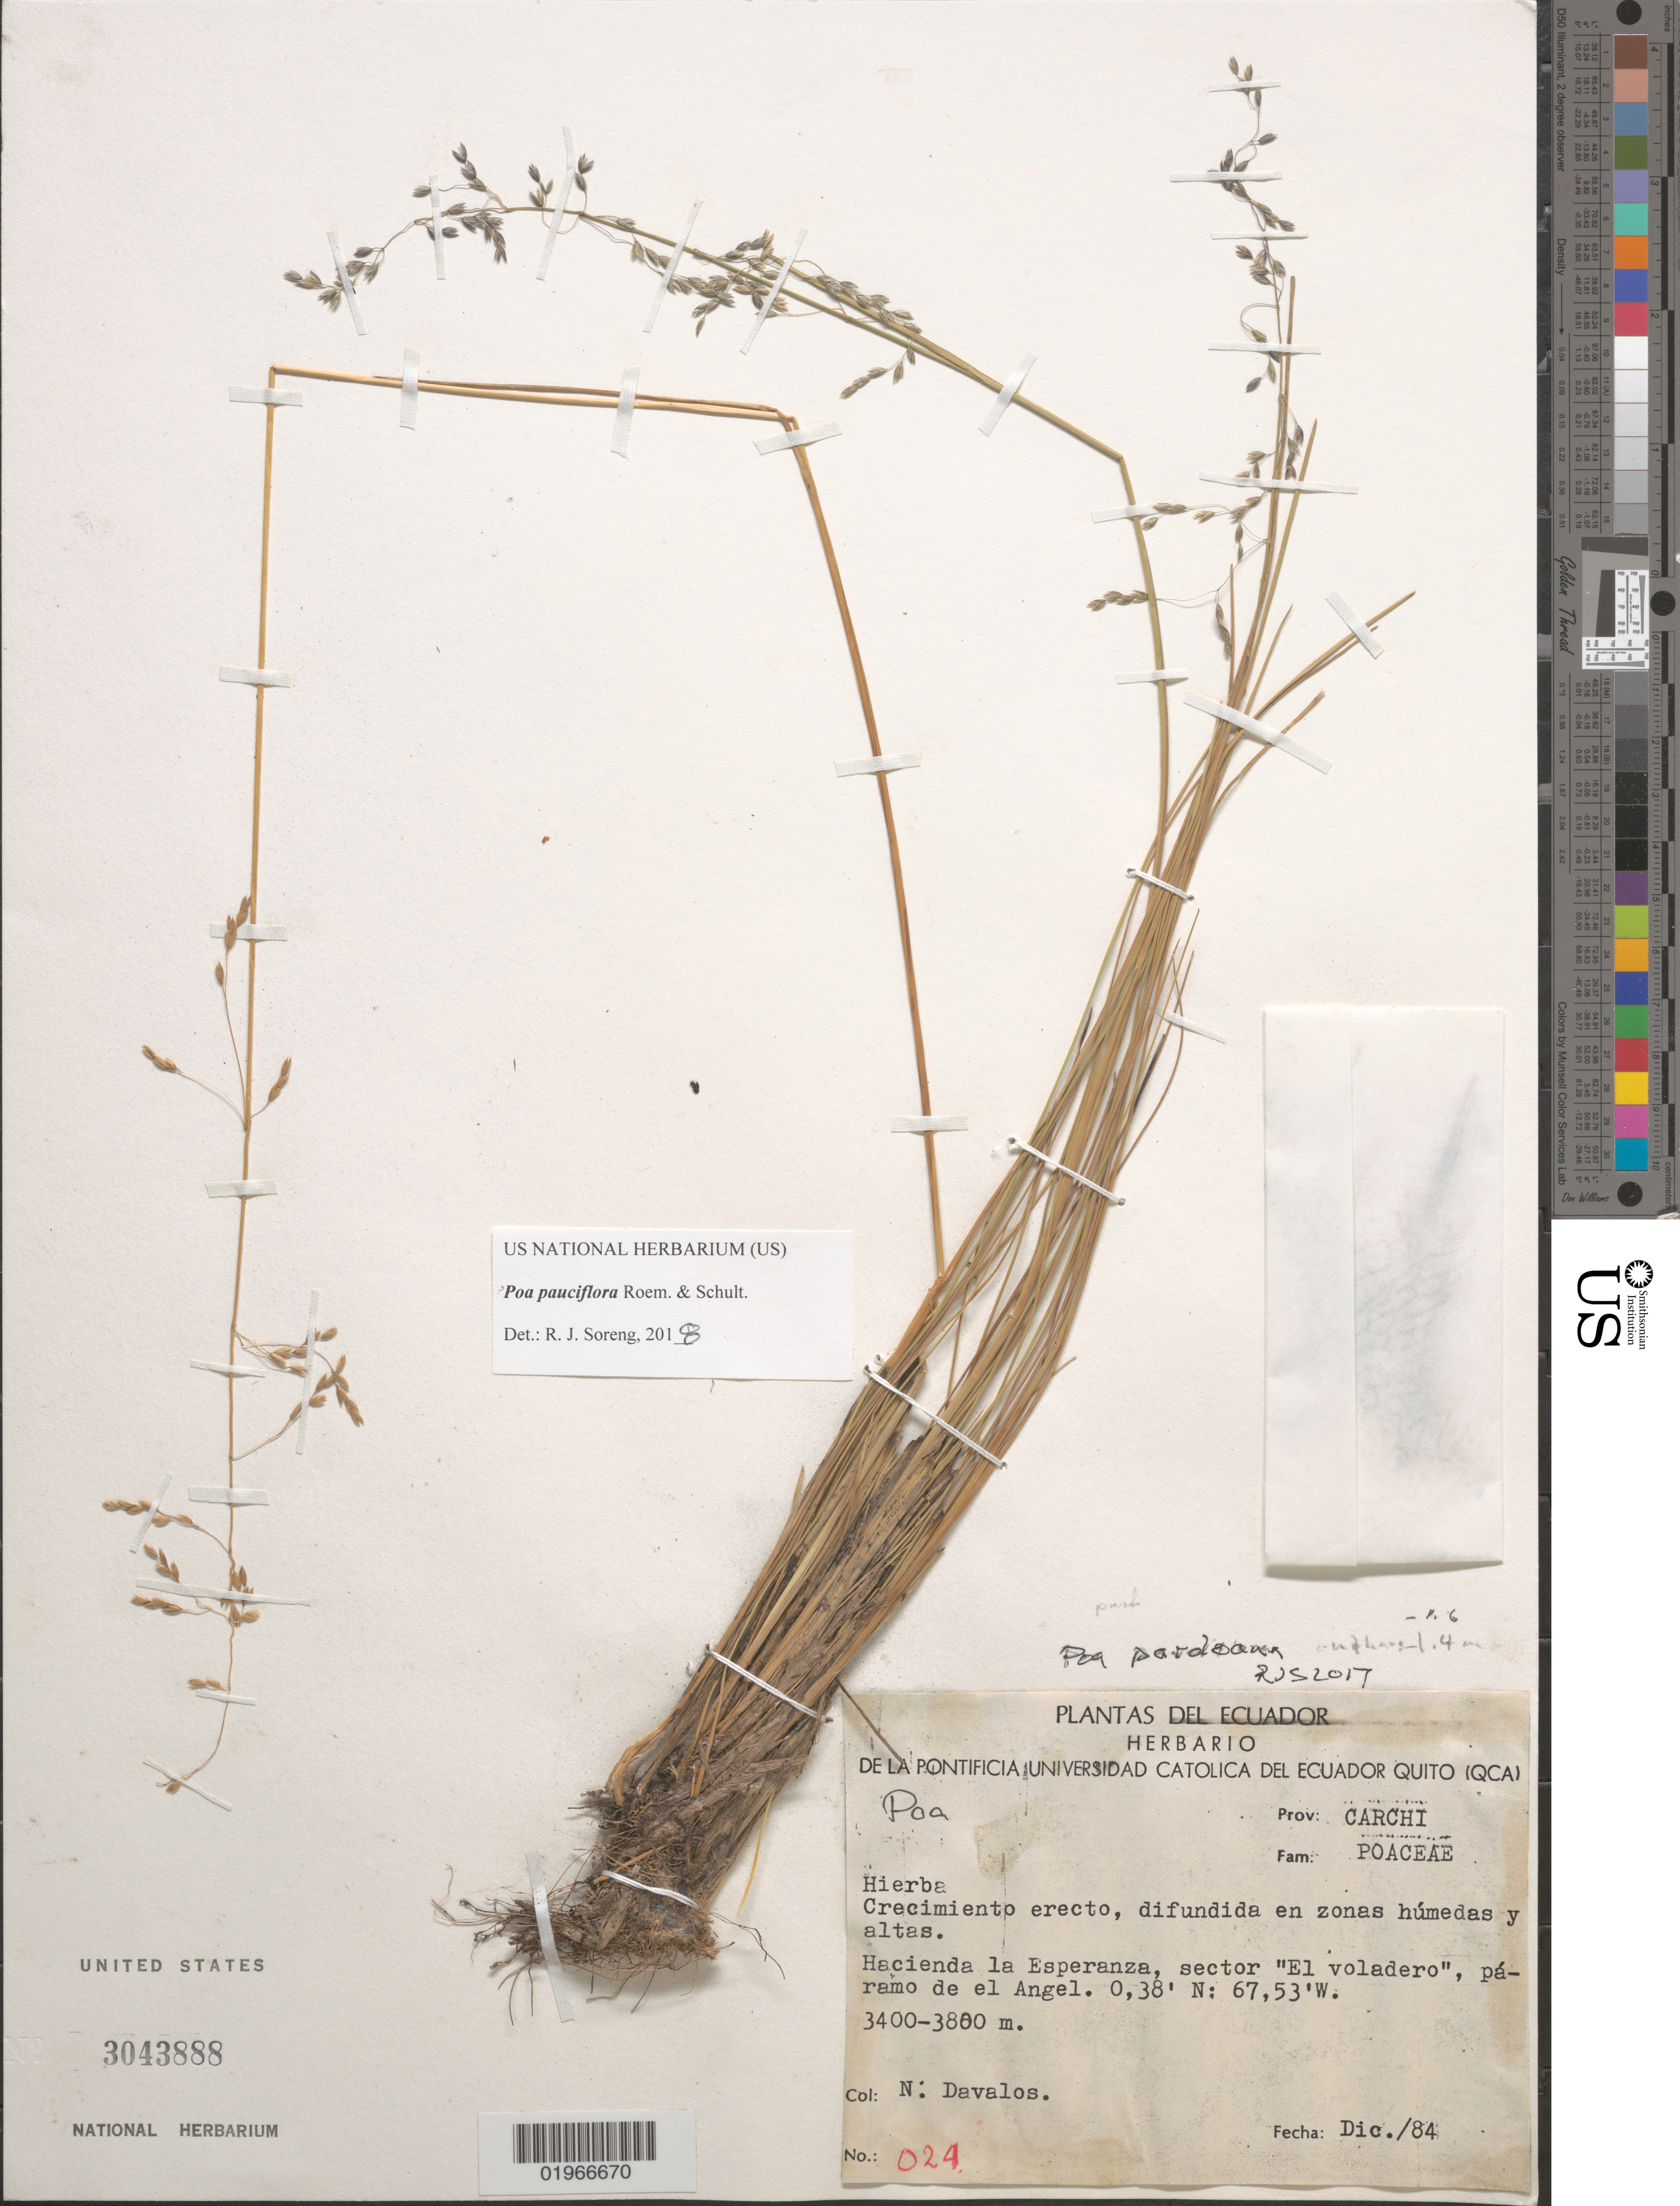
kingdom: Plantae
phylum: Tracheophyta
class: Liliopsida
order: Poales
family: Poaceae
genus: Poa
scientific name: Poa pauciflora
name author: Roem. & Schult.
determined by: Soreng, Robert J., Research Associate (BOT), Smithsonian Institution - National Museum of Natural History (UNITED STATES)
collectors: N. Davalos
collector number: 024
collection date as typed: Dic./84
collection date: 1984-12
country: Ecuador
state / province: Carchi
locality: Hacienda la Esperanza, sector "El Voladero", páramao de el Angel.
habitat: Páramo, difundida en zonas húmedas y altas.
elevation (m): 3400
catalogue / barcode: US 3043888